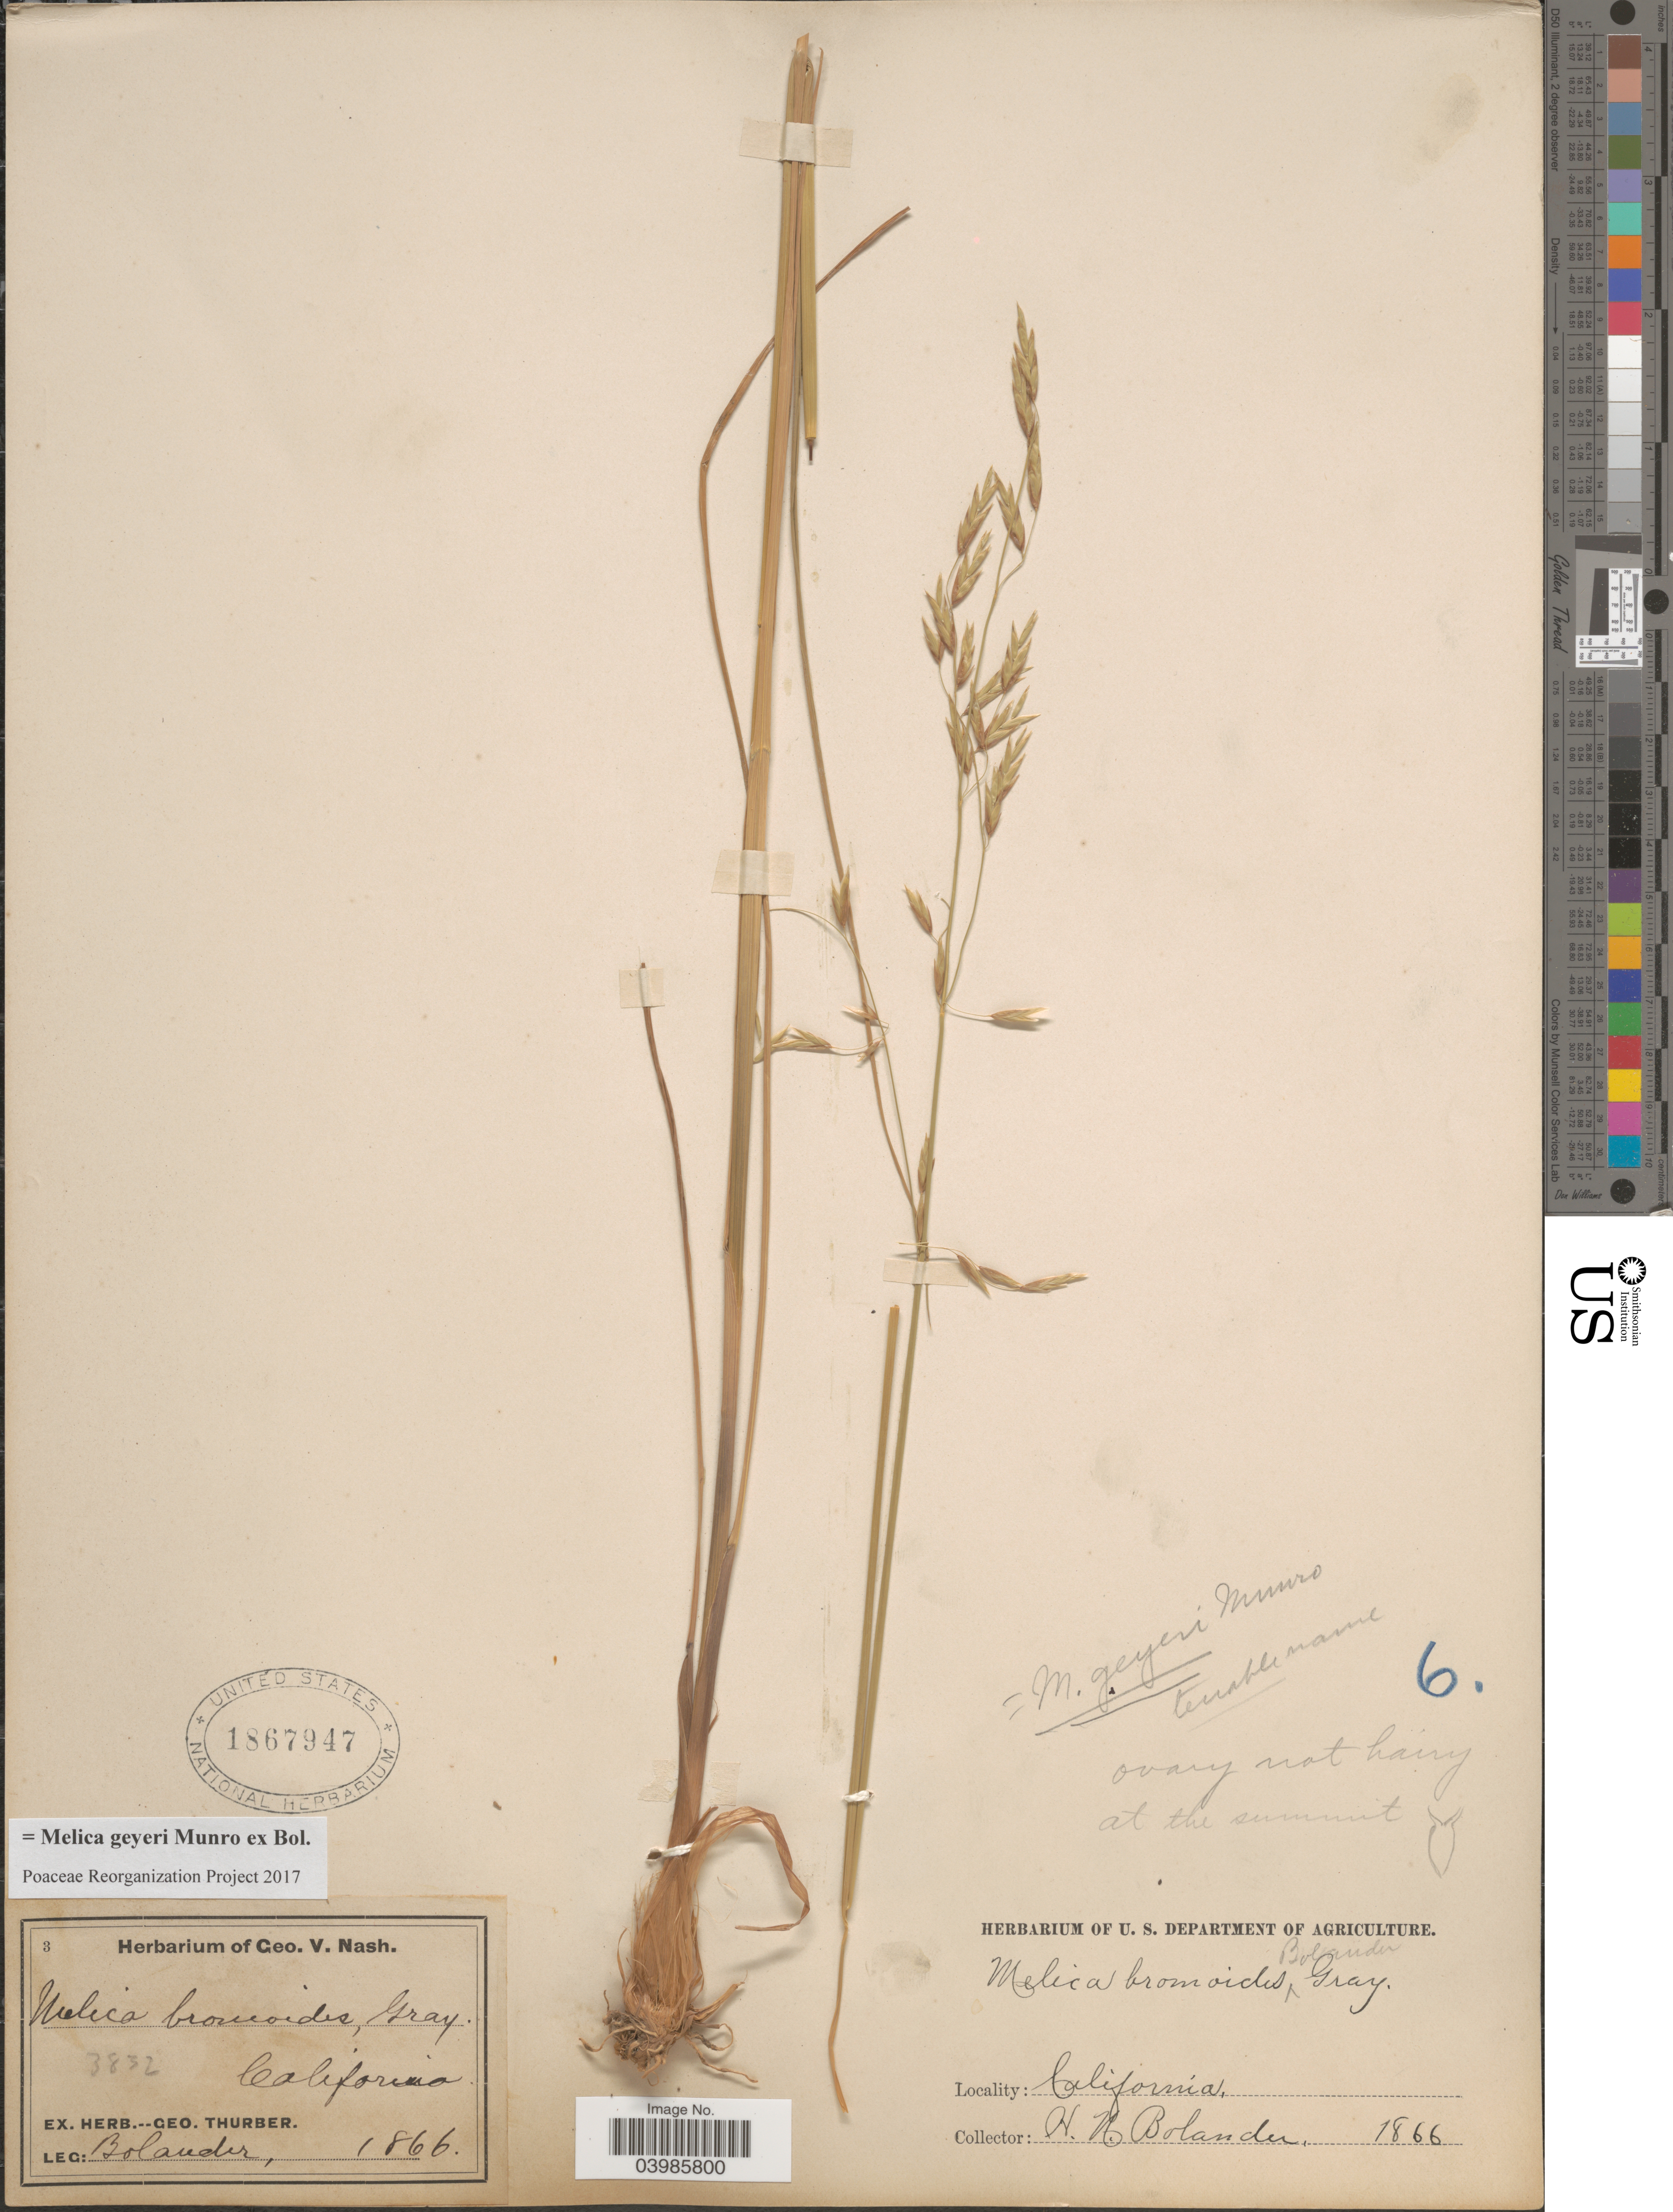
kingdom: Plantae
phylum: Tracheophyta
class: Liliopsida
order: Poales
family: Poaceae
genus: Melica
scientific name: Melica geyeri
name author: Munro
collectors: H. Bolander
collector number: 3832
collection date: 1866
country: United States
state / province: California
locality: At the summit.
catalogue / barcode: US 1867947